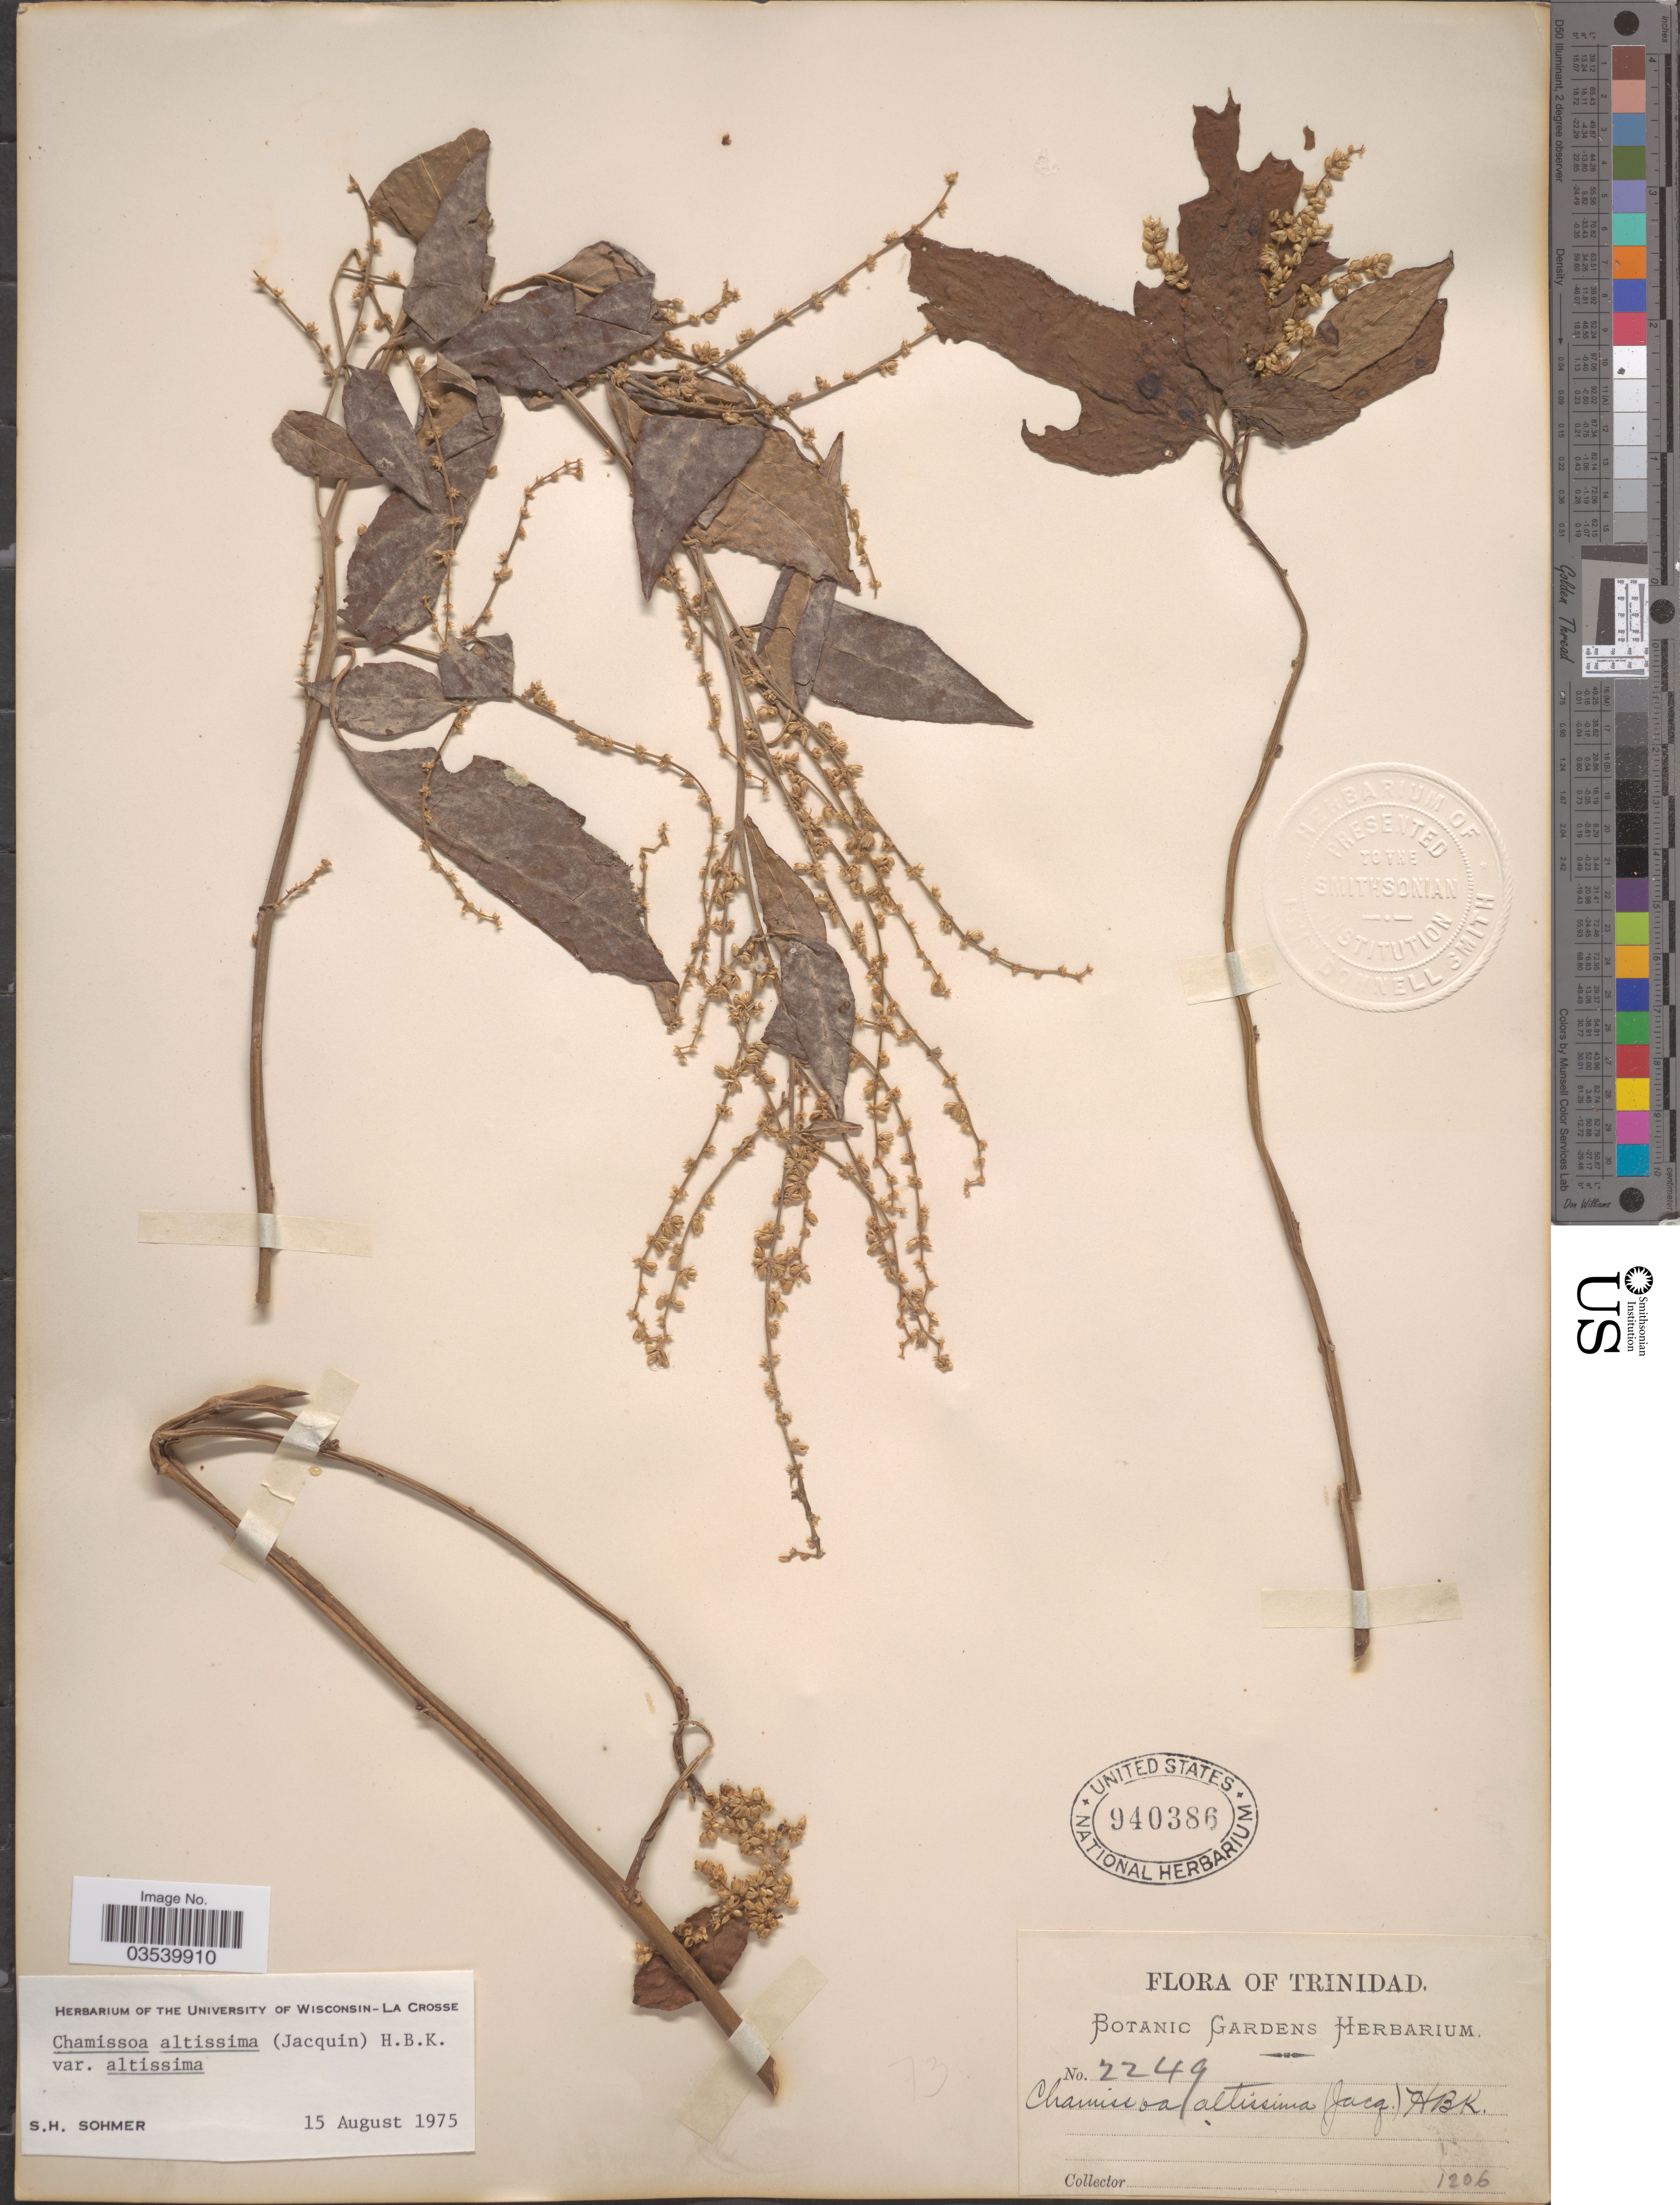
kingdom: Plantae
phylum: Tracheophyta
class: Magnoliopsida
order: Caryophyllales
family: Amaranthaceae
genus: Chamissoa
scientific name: Chamissoa altissima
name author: (Jacq.) Kunth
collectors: ex herb. Botanic Gardens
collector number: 2249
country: Trinidad and Tobago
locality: Trinidad.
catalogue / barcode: US 940386